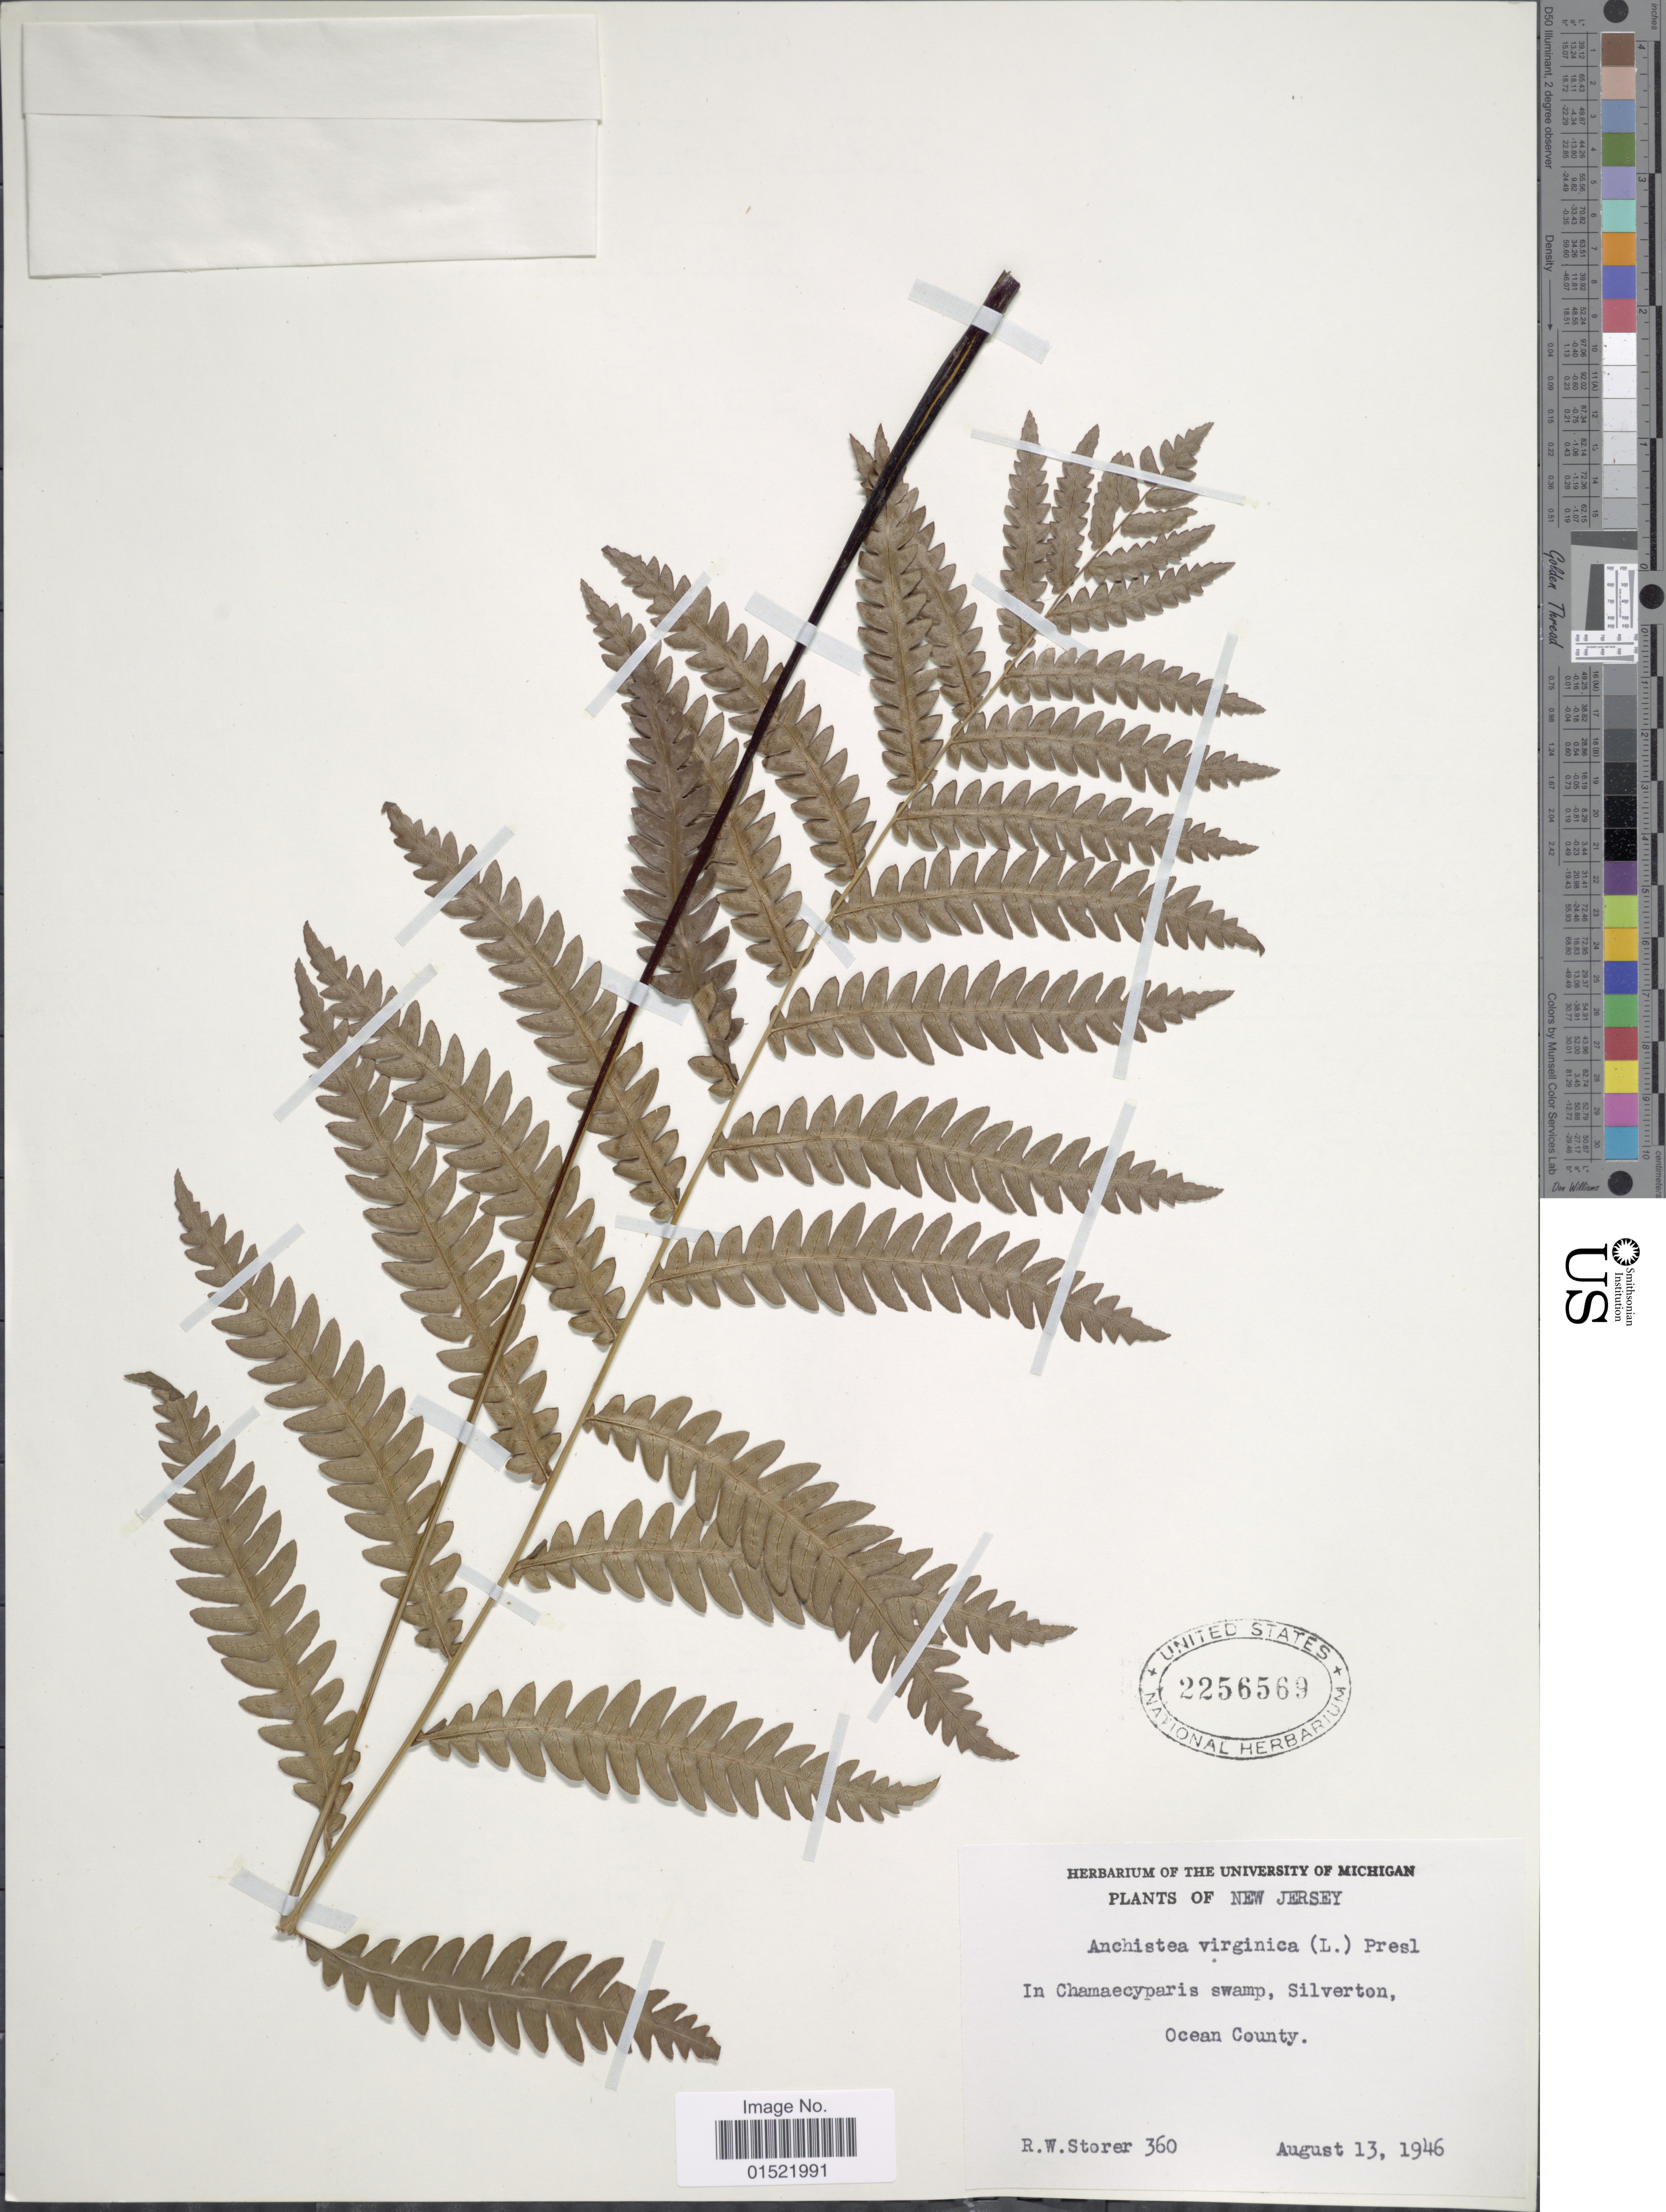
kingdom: Plantae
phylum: Tracheophyta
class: Polypodiopsida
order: Polypodiales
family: Blechnaceae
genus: Woodwardia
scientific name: Woodwardia virginica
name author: (L.) R.M. Sm.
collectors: R. Storer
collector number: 360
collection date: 1946-08-13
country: United States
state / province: New Jersey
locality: In Chamaecyparis swamp, Silverton, Ocean County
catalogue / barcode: US 2256569